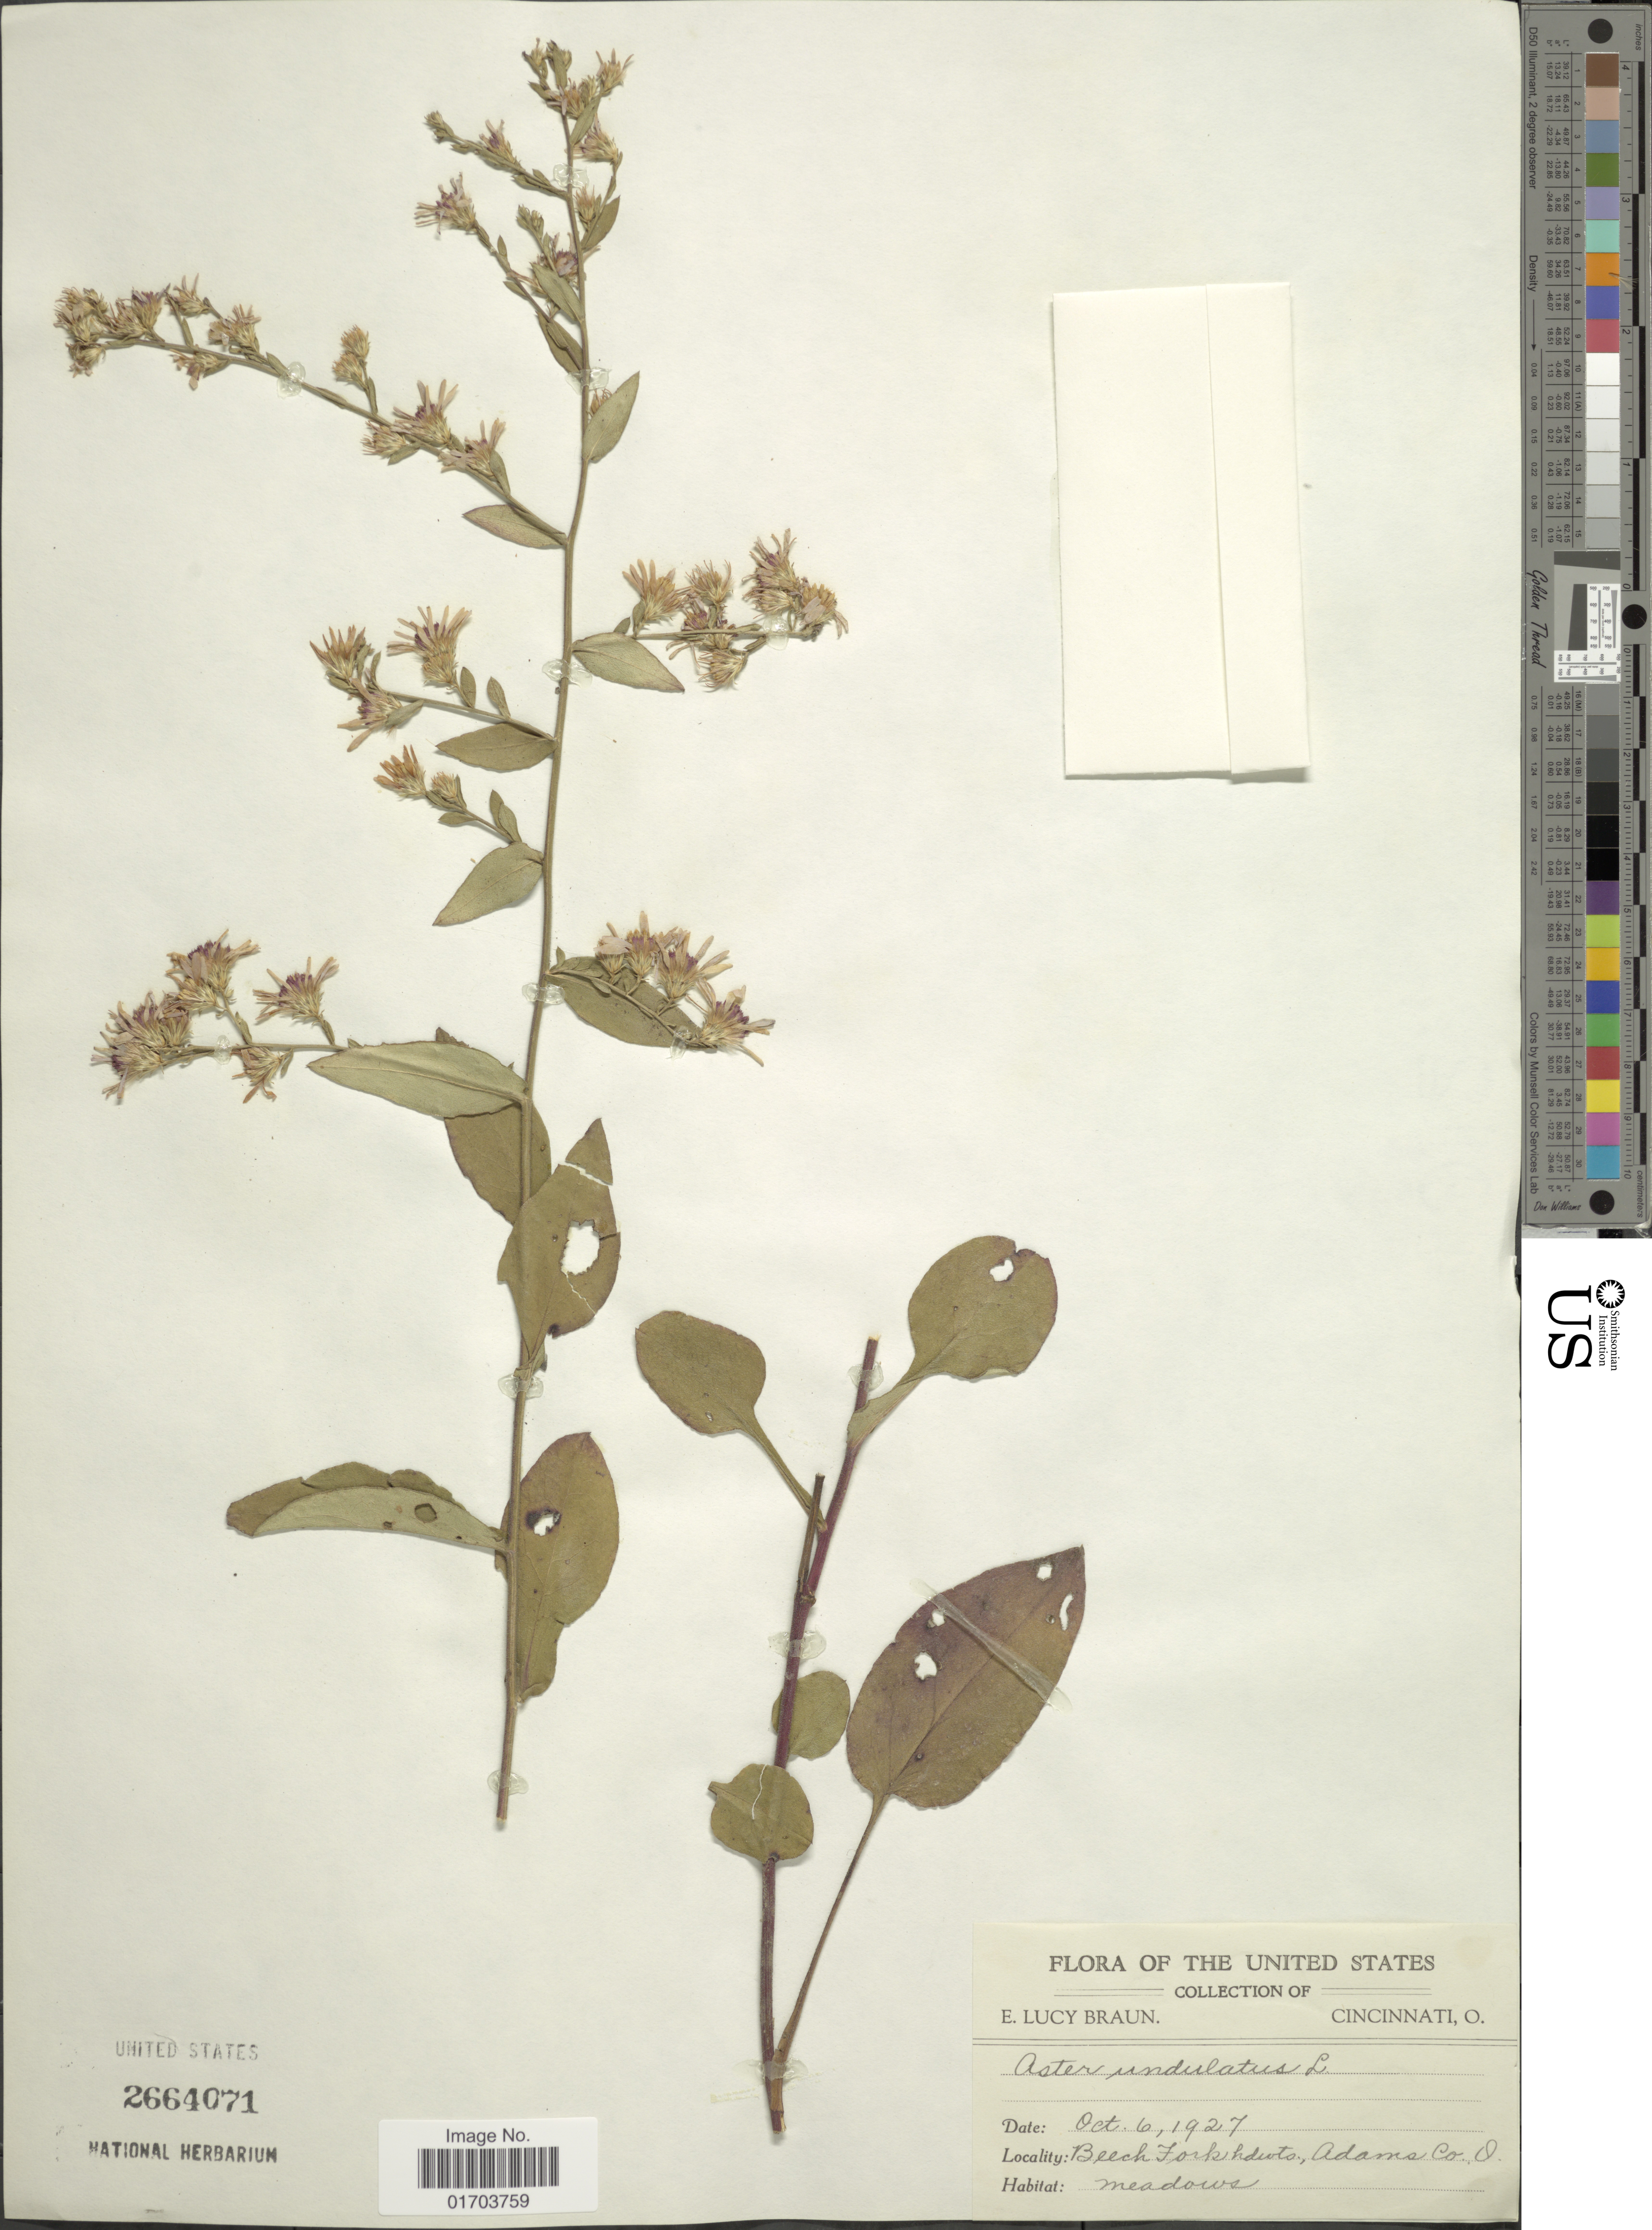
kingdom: Plantae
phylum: Tracheophyta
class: Magnoliopsida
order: Asterales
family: Asteraceae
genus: Symphyotrichum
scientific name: Symphyotrichum undulatum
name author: (L.) G.L. Nesom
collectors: E. L. Braun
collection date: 1927-10-06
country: United States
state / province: Ohio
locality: Beech Fork hdwts, Adams Co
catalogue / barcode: US 2664071